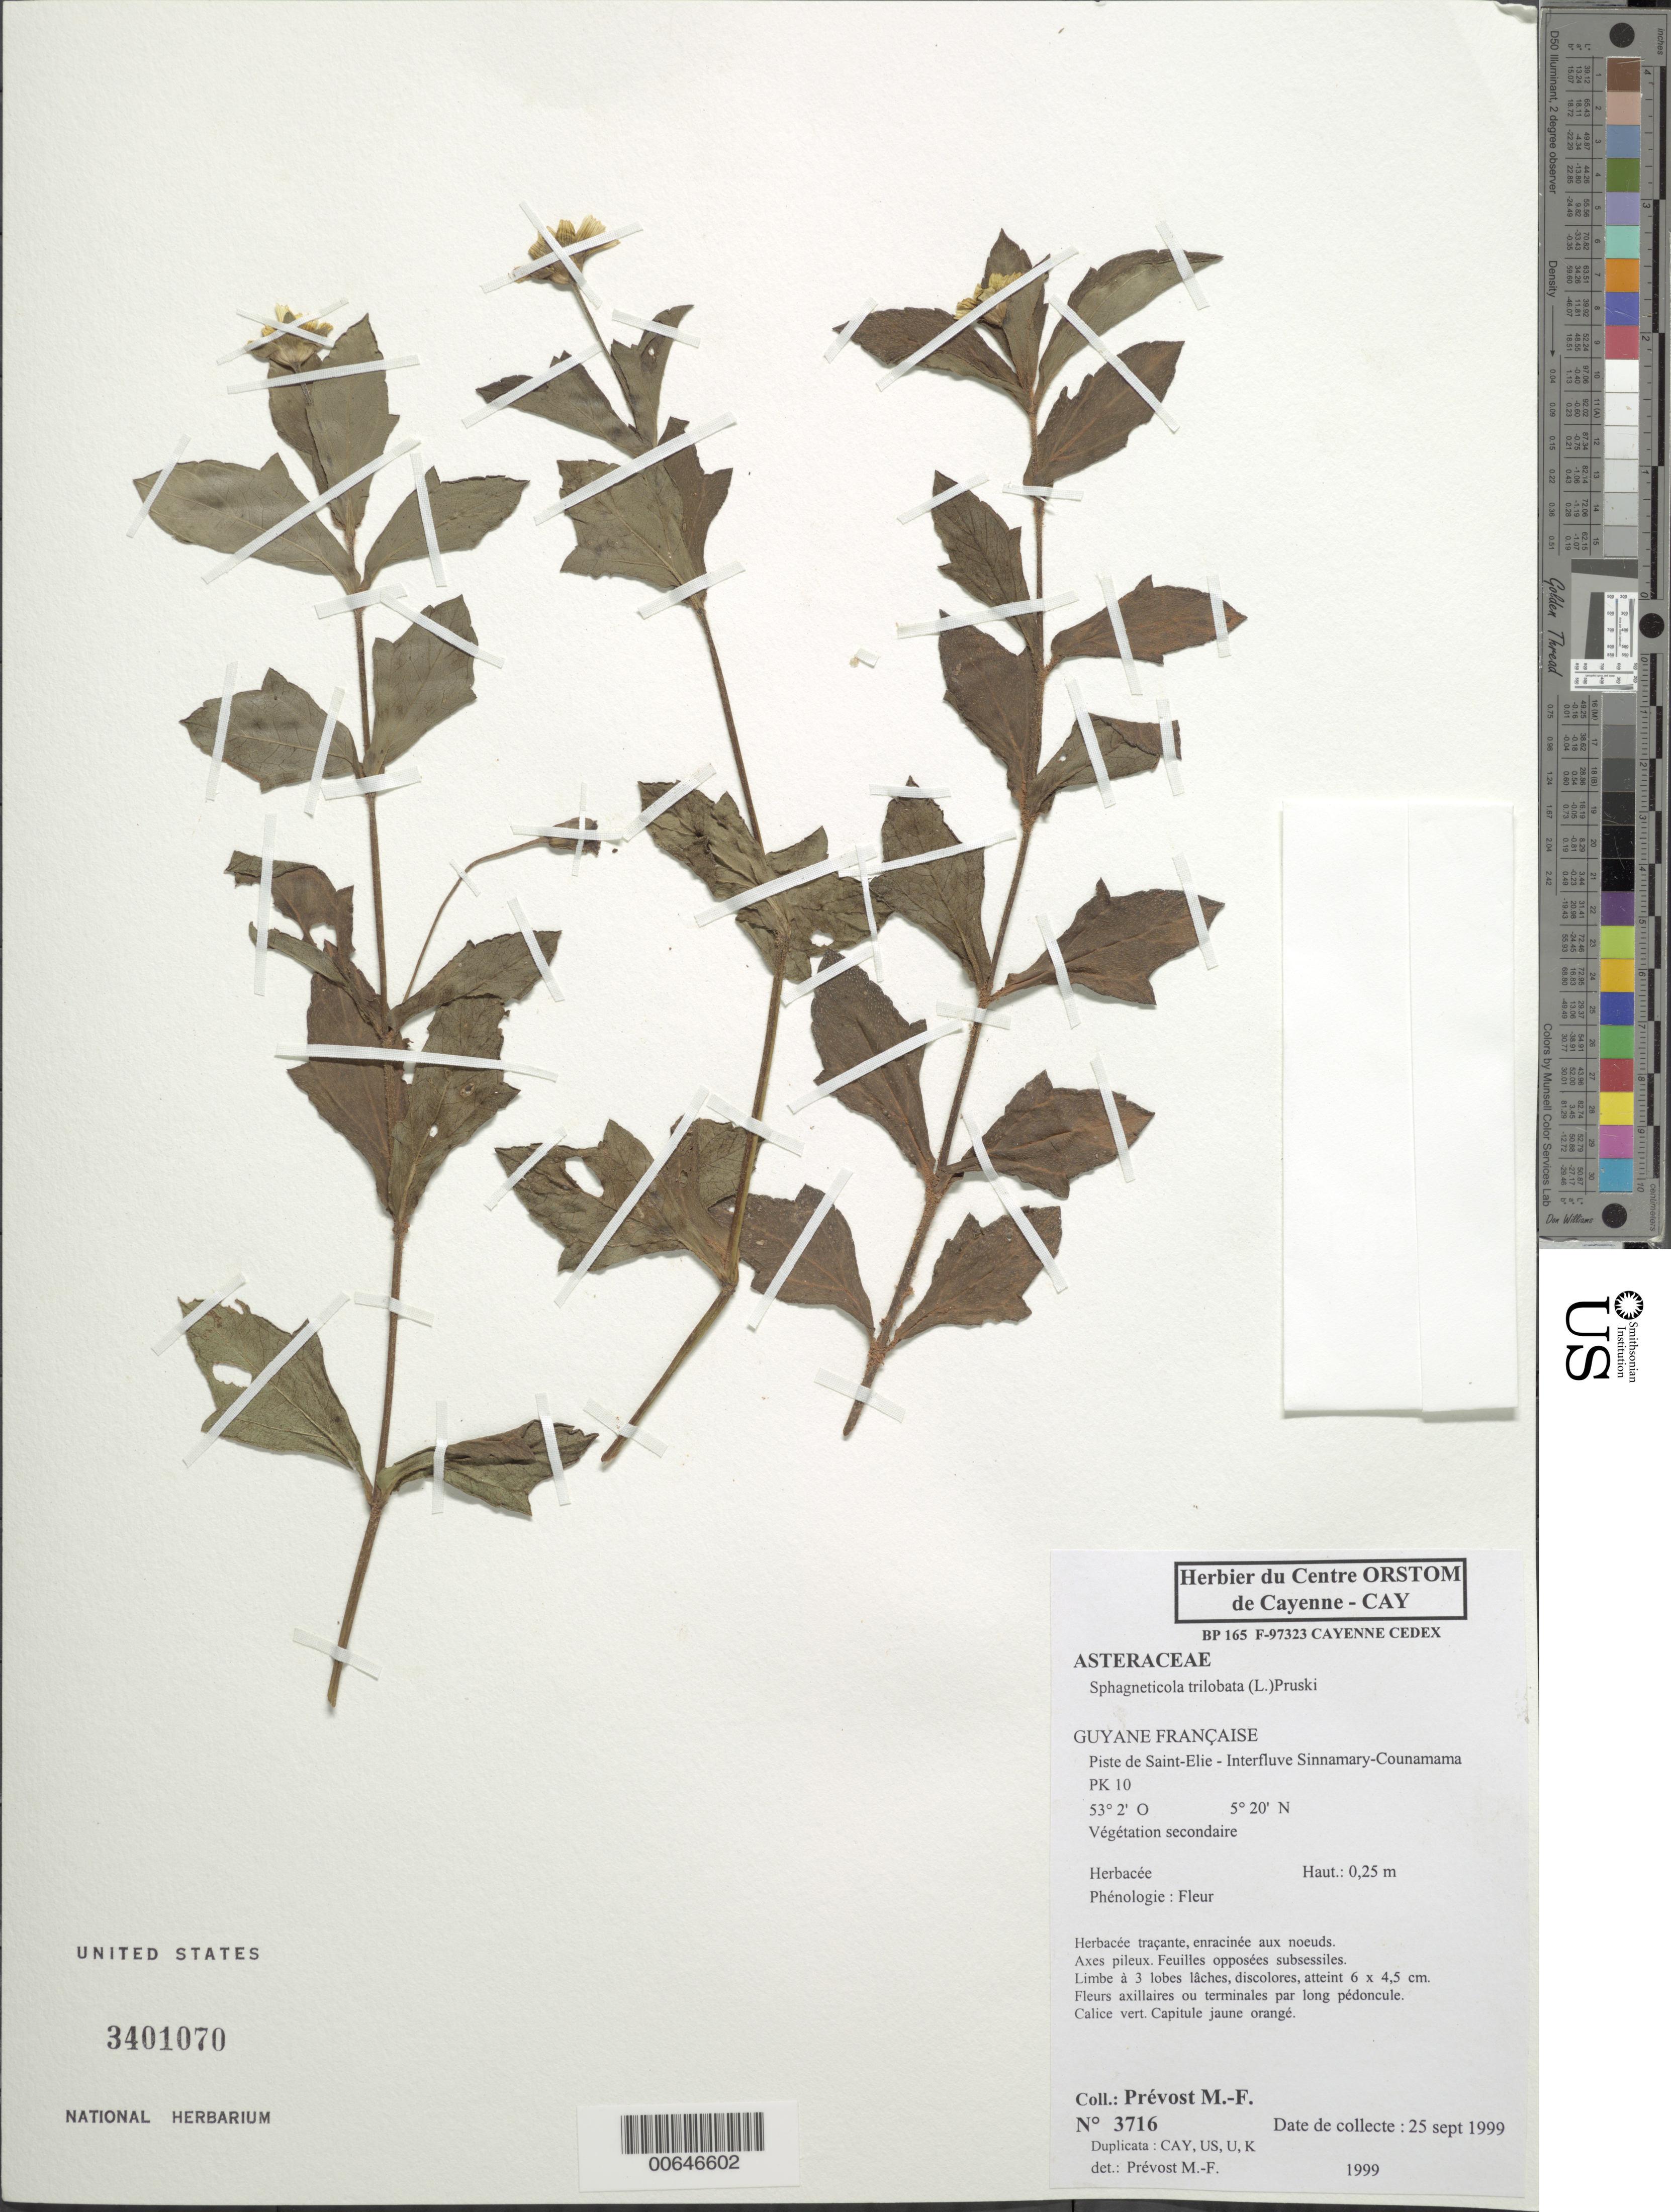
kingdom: Plantae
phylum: Tracheophyta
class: Magnoliopsida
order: Asterales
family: Asteraceae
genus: Sphagneticola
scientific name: Sphagneticola trilobata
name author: (L.) Pruski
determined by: Prévost, M.-F.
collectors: M.-F. Prévost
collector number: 3716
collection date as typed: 25-Sep-99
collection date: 1999-09-25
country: French Guiana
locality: Piste de Saint-Élie, interfleuve Sinnamary-Counamama, PK 10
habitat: Secondary vegetation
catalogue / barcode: US 3401070